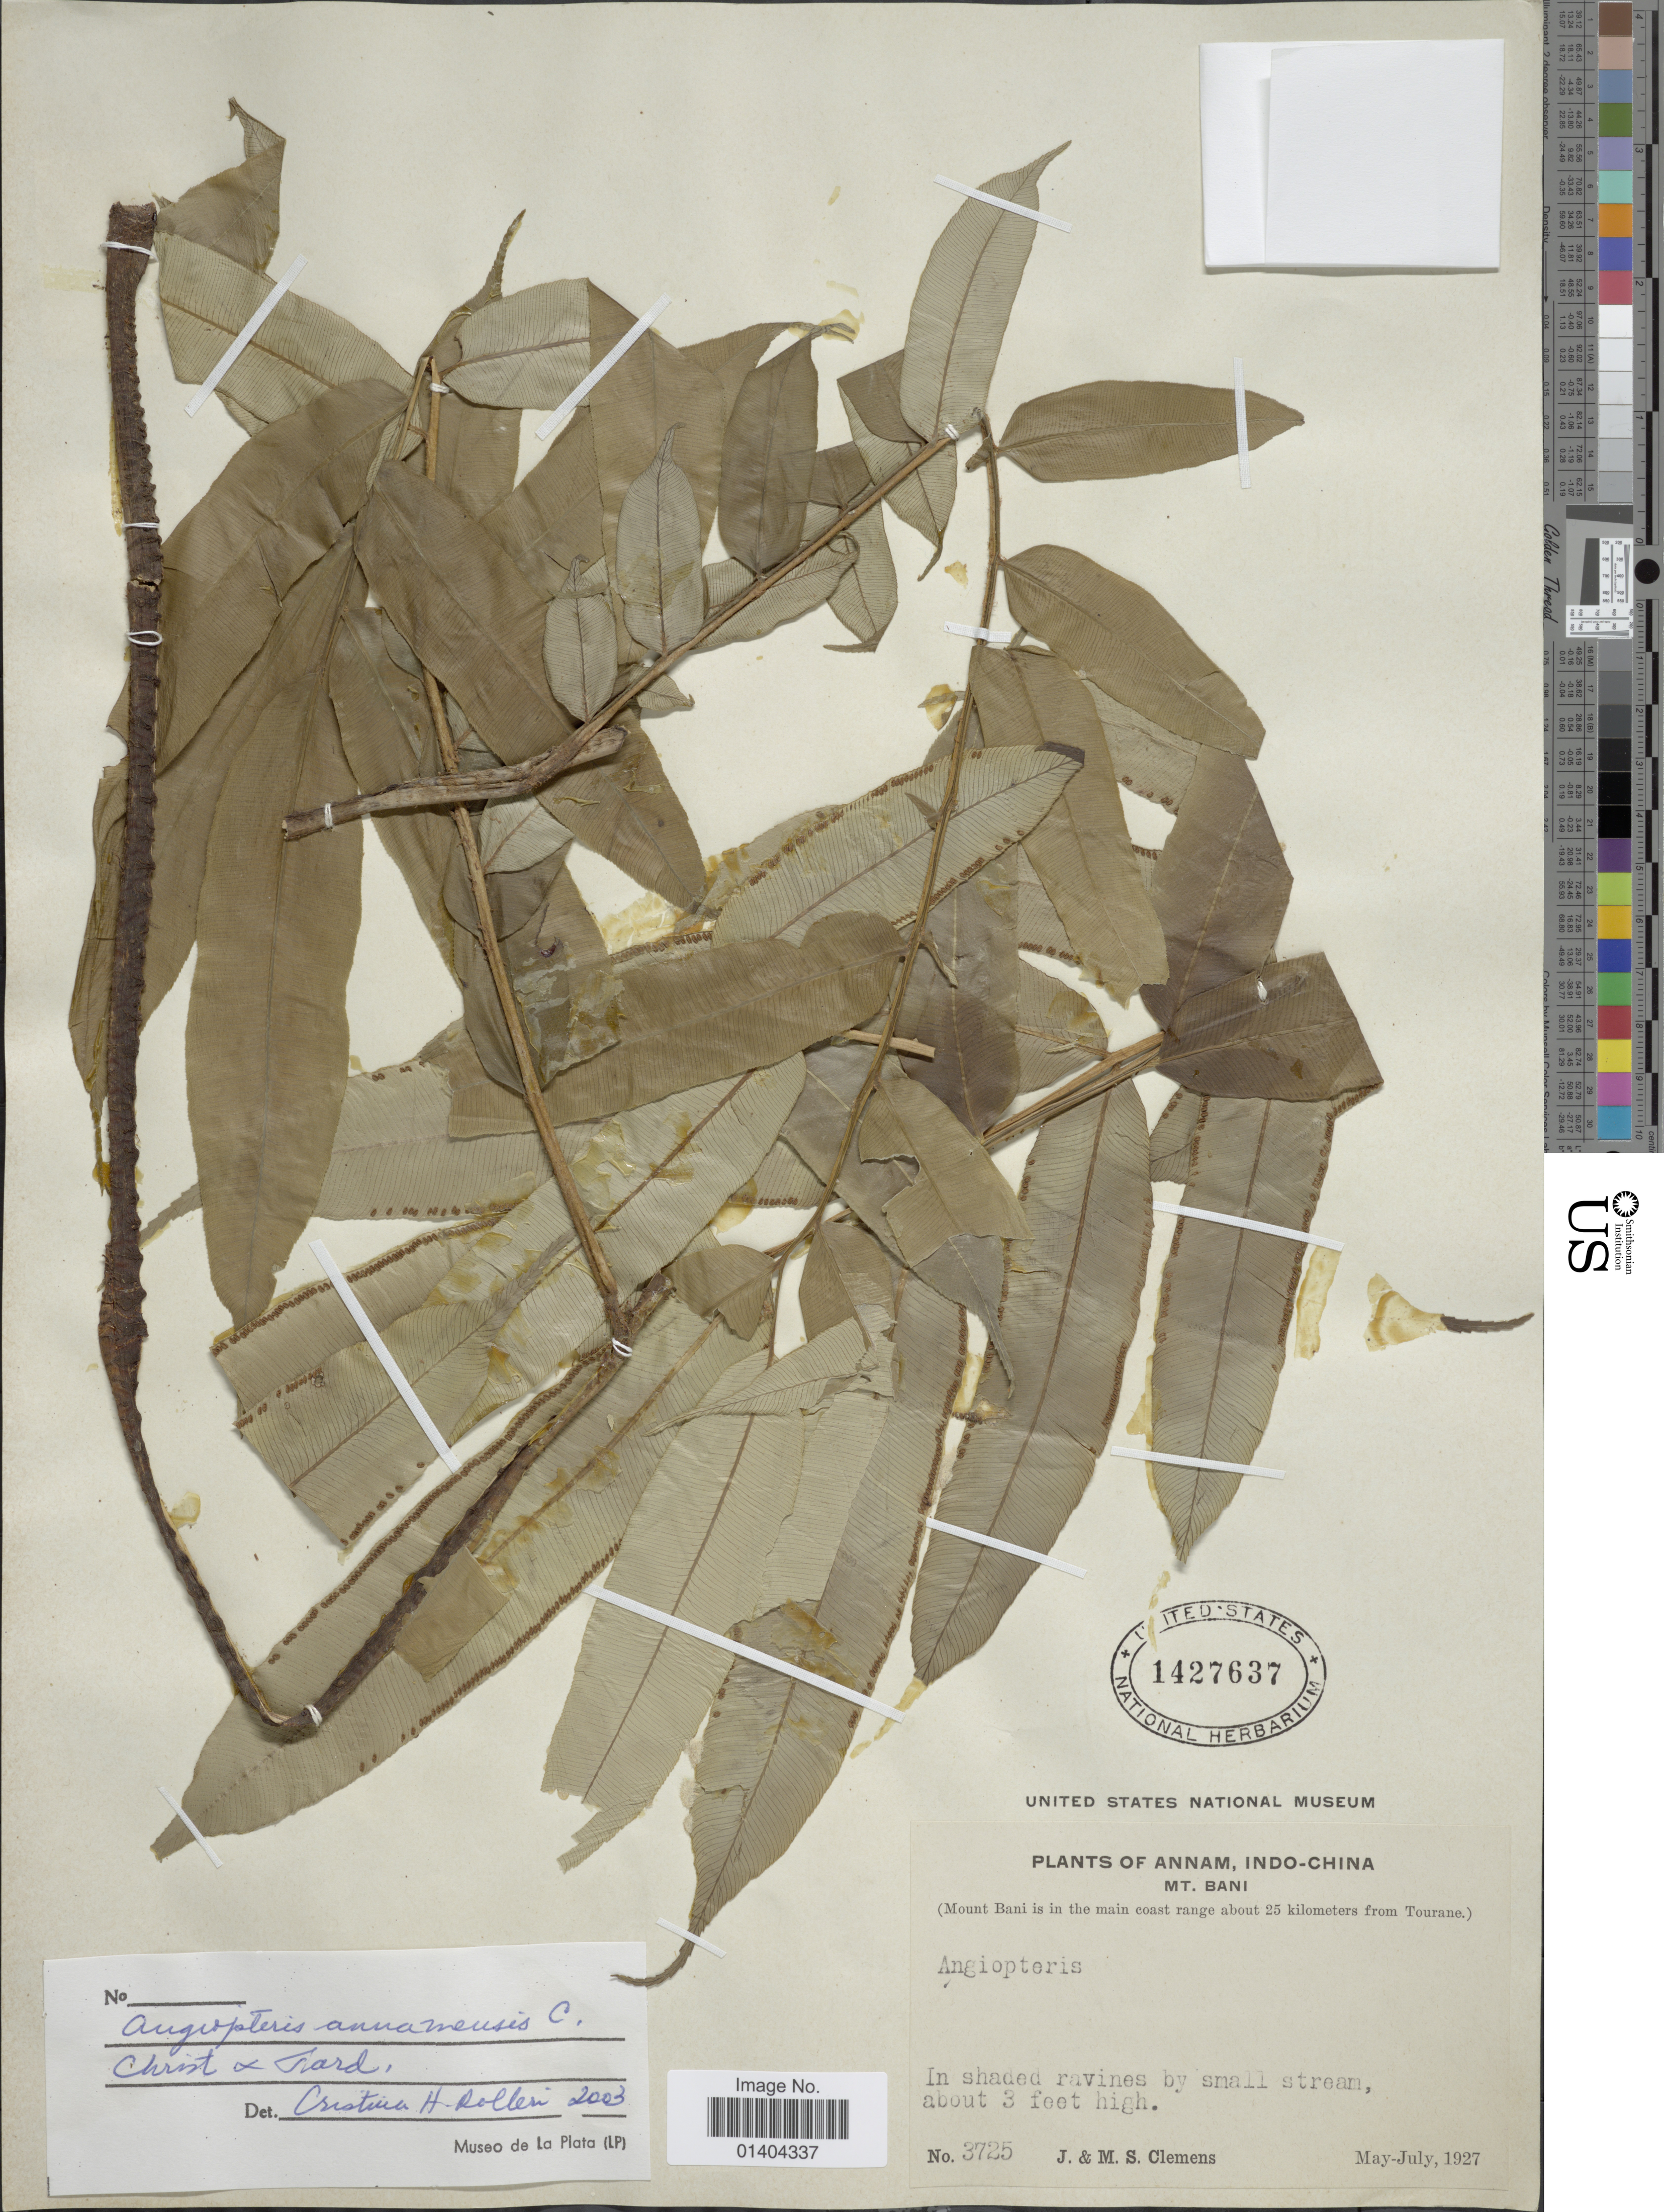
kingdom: Plantae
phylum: Tracheophyta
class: Polypodiopsida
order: Marattiales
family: Marattiaceae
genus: Angiopteris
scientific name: Angiopteris annamensis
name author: C. Chr. & Tardieu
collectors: J. Clemens & M. S. Clemens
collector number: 3725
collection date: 1927-05/1927-06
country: Vietnam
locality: Indo-China, Mt. Bani (Mount Bani is in the main coast range about 25 kilometers from Tourane)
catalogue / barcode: US 1427637